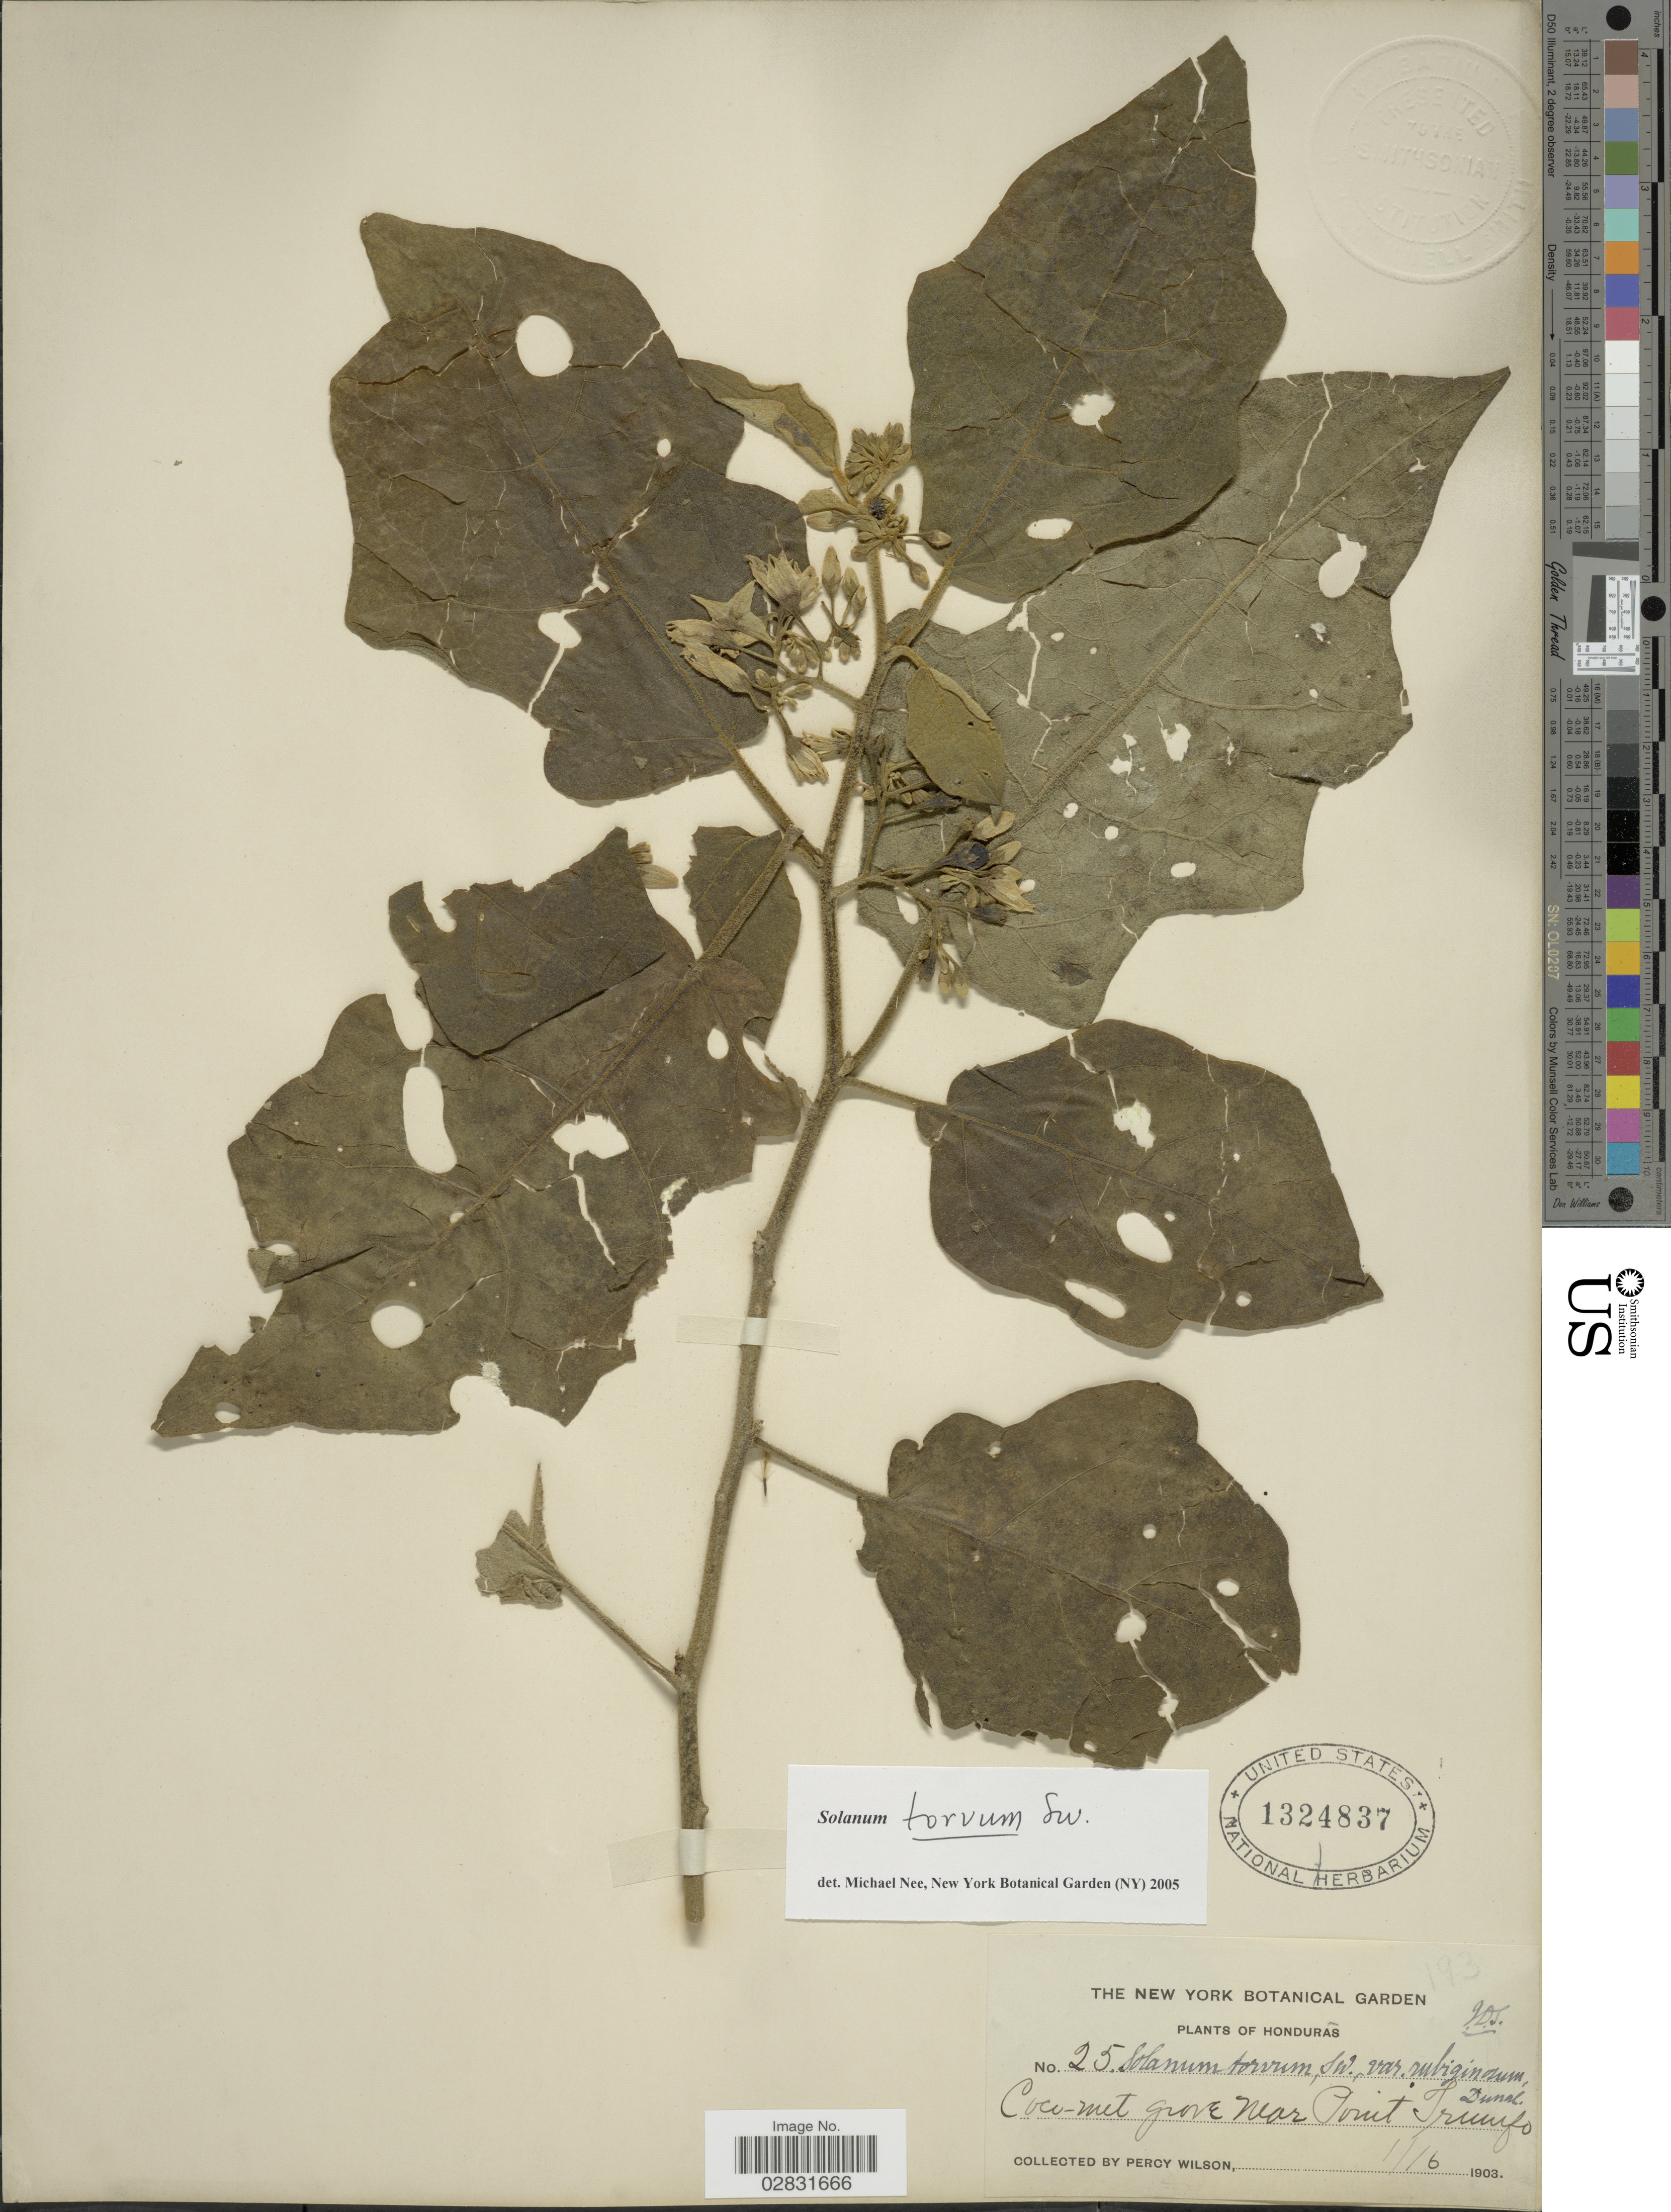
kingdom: Plantae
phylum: Tracheophyta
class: Magnoliopsida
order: Solanales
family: Solanaceae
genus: Solanum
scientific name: Solanum torvum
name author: Sw.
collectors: P. Wilson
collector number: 25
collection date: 1903-06-11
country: Honduras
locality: Coco-nut grove near Point Triunfo.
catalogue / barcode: US 1324837